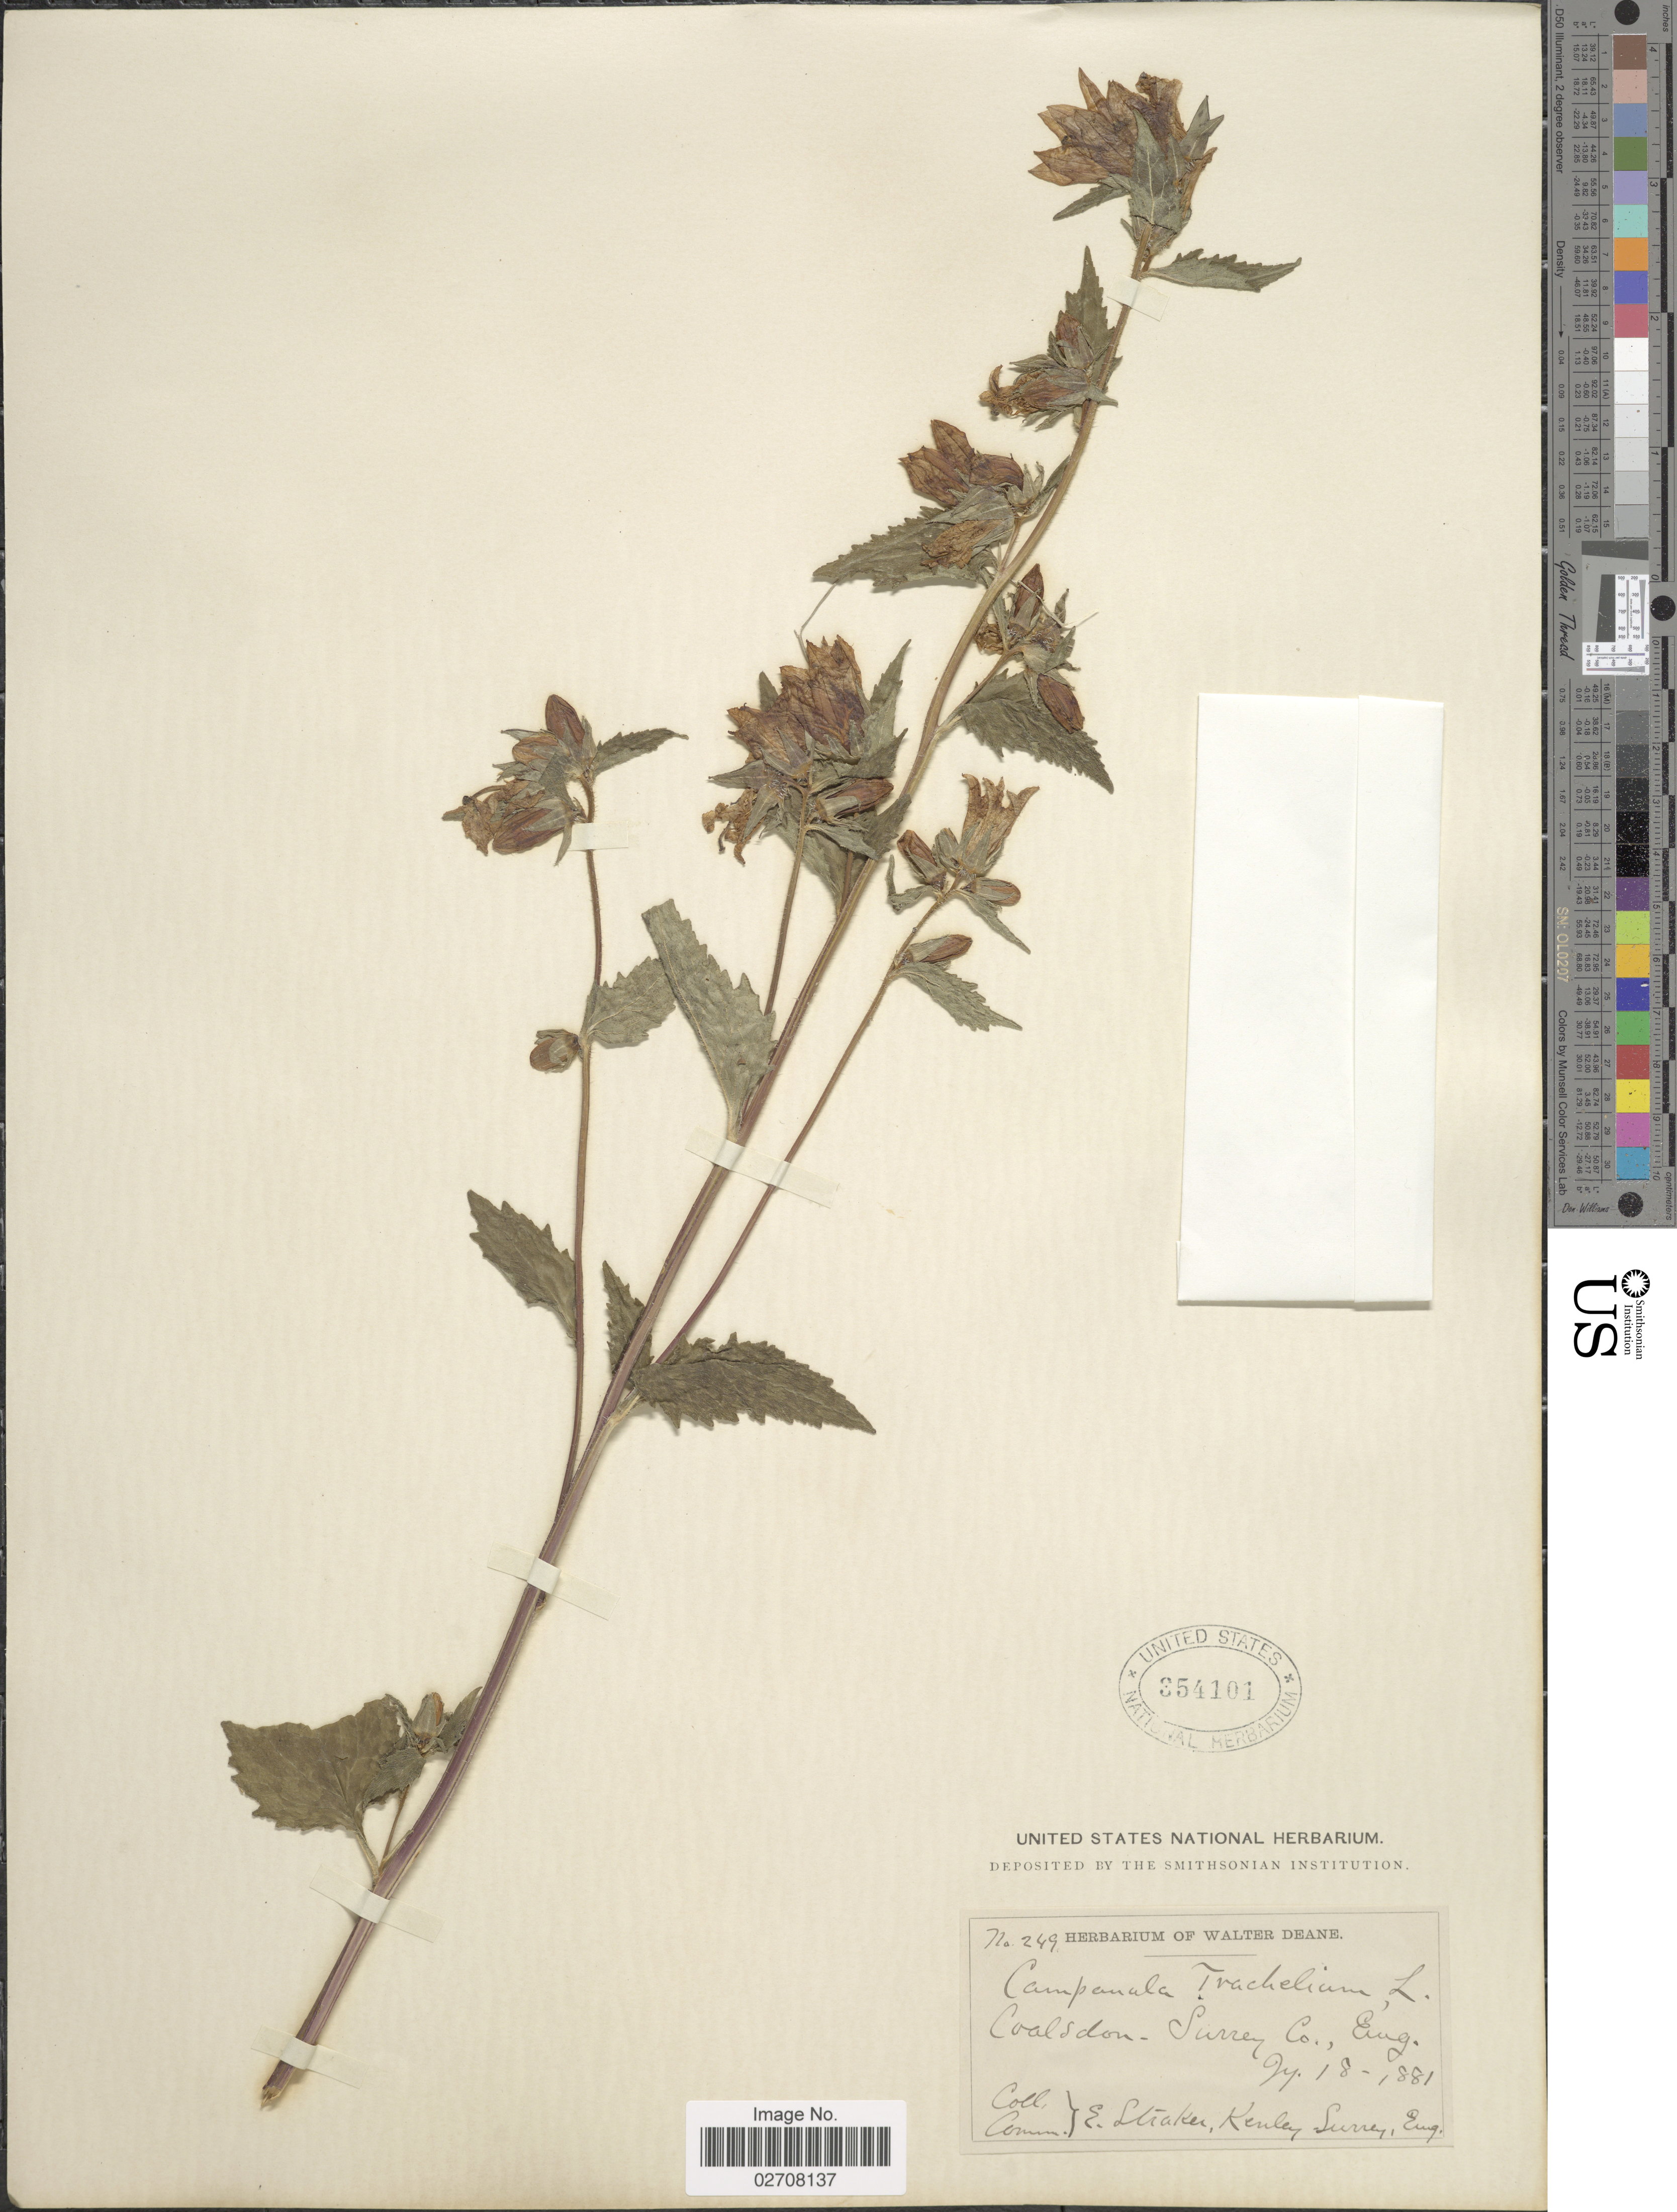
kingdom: Plantae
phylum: Tracheophyta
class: Magnoliopsida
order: Asterales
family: Campanulaceae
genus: Campanula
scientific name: Campanula trachelium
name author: L.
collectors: E. Straker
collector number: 249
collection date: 1881-07-18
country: United Kingdom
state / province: England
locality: Coalson - Surrey Co., Eng.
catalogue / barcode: US 354101